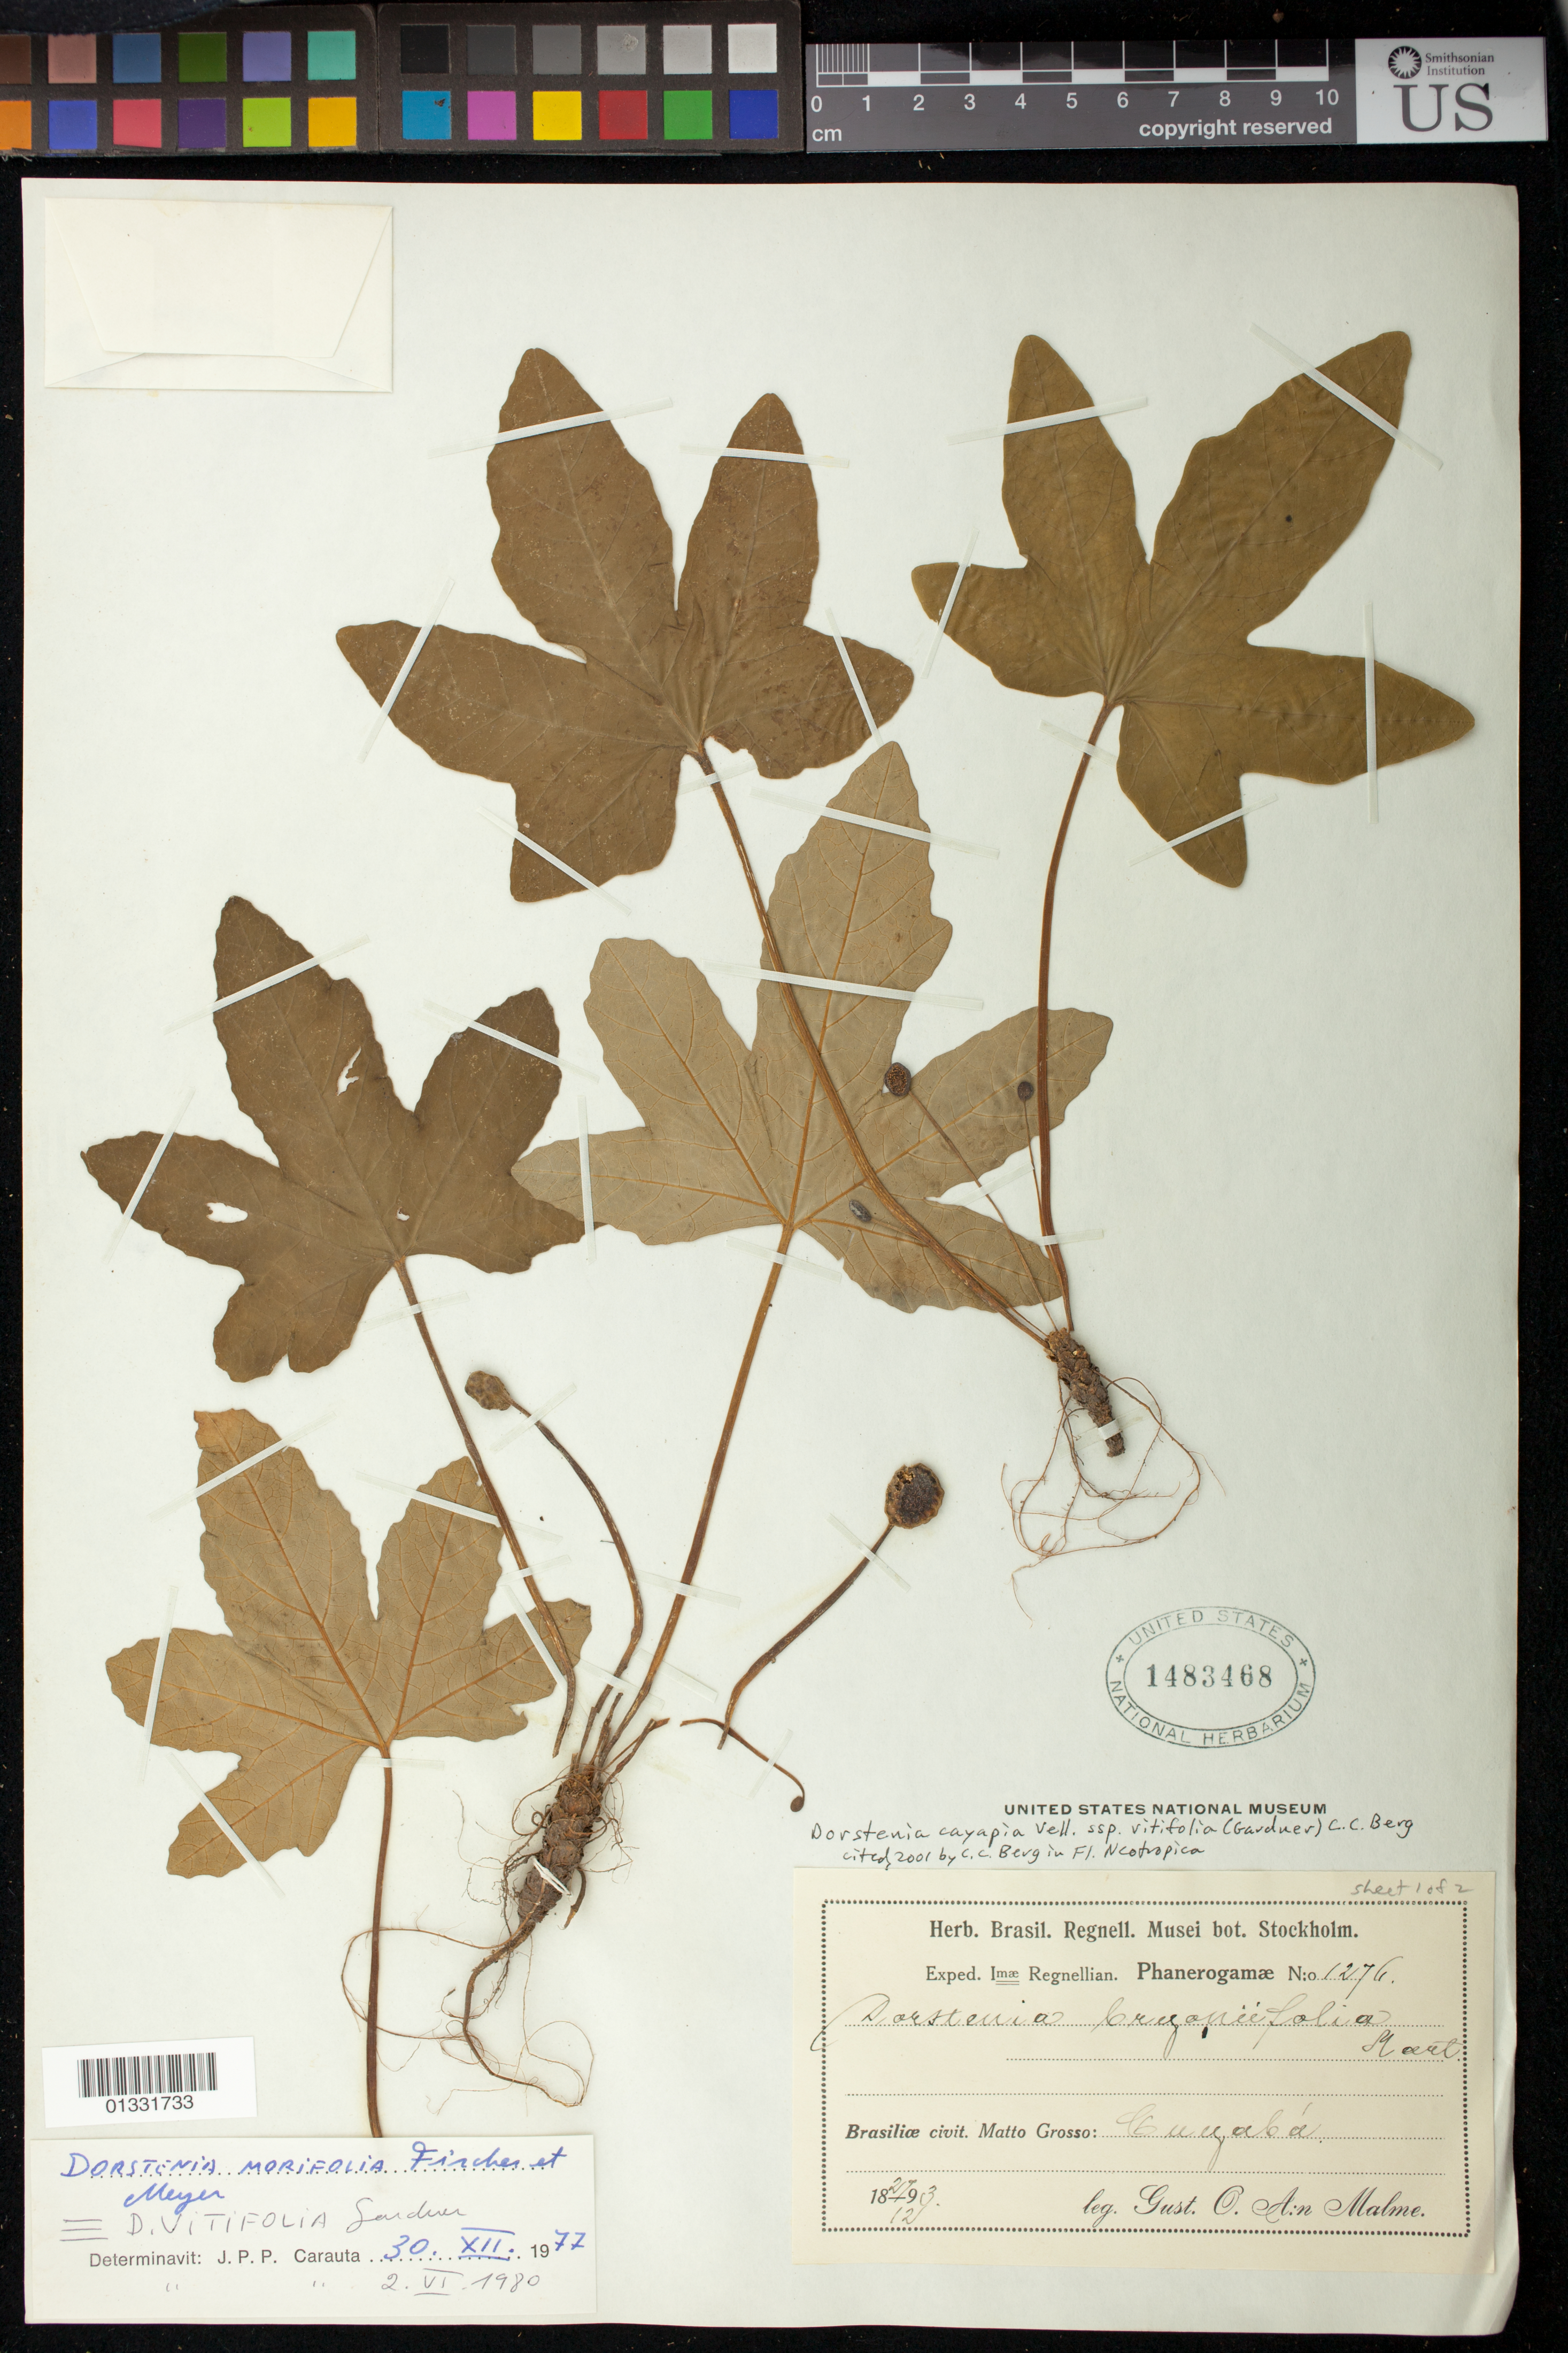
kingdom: Plantae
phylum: Tracheophyta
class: Magnoliopsida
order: Rosales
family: Moraceae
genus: Dorstenia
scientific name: Dorstenia cayapia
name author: Vell.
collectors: G. O. A. Malme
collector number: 1274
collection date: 1893-12-27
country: Brazil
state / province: Mato Grosso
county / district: Cuiabá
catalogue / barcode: US 1483468